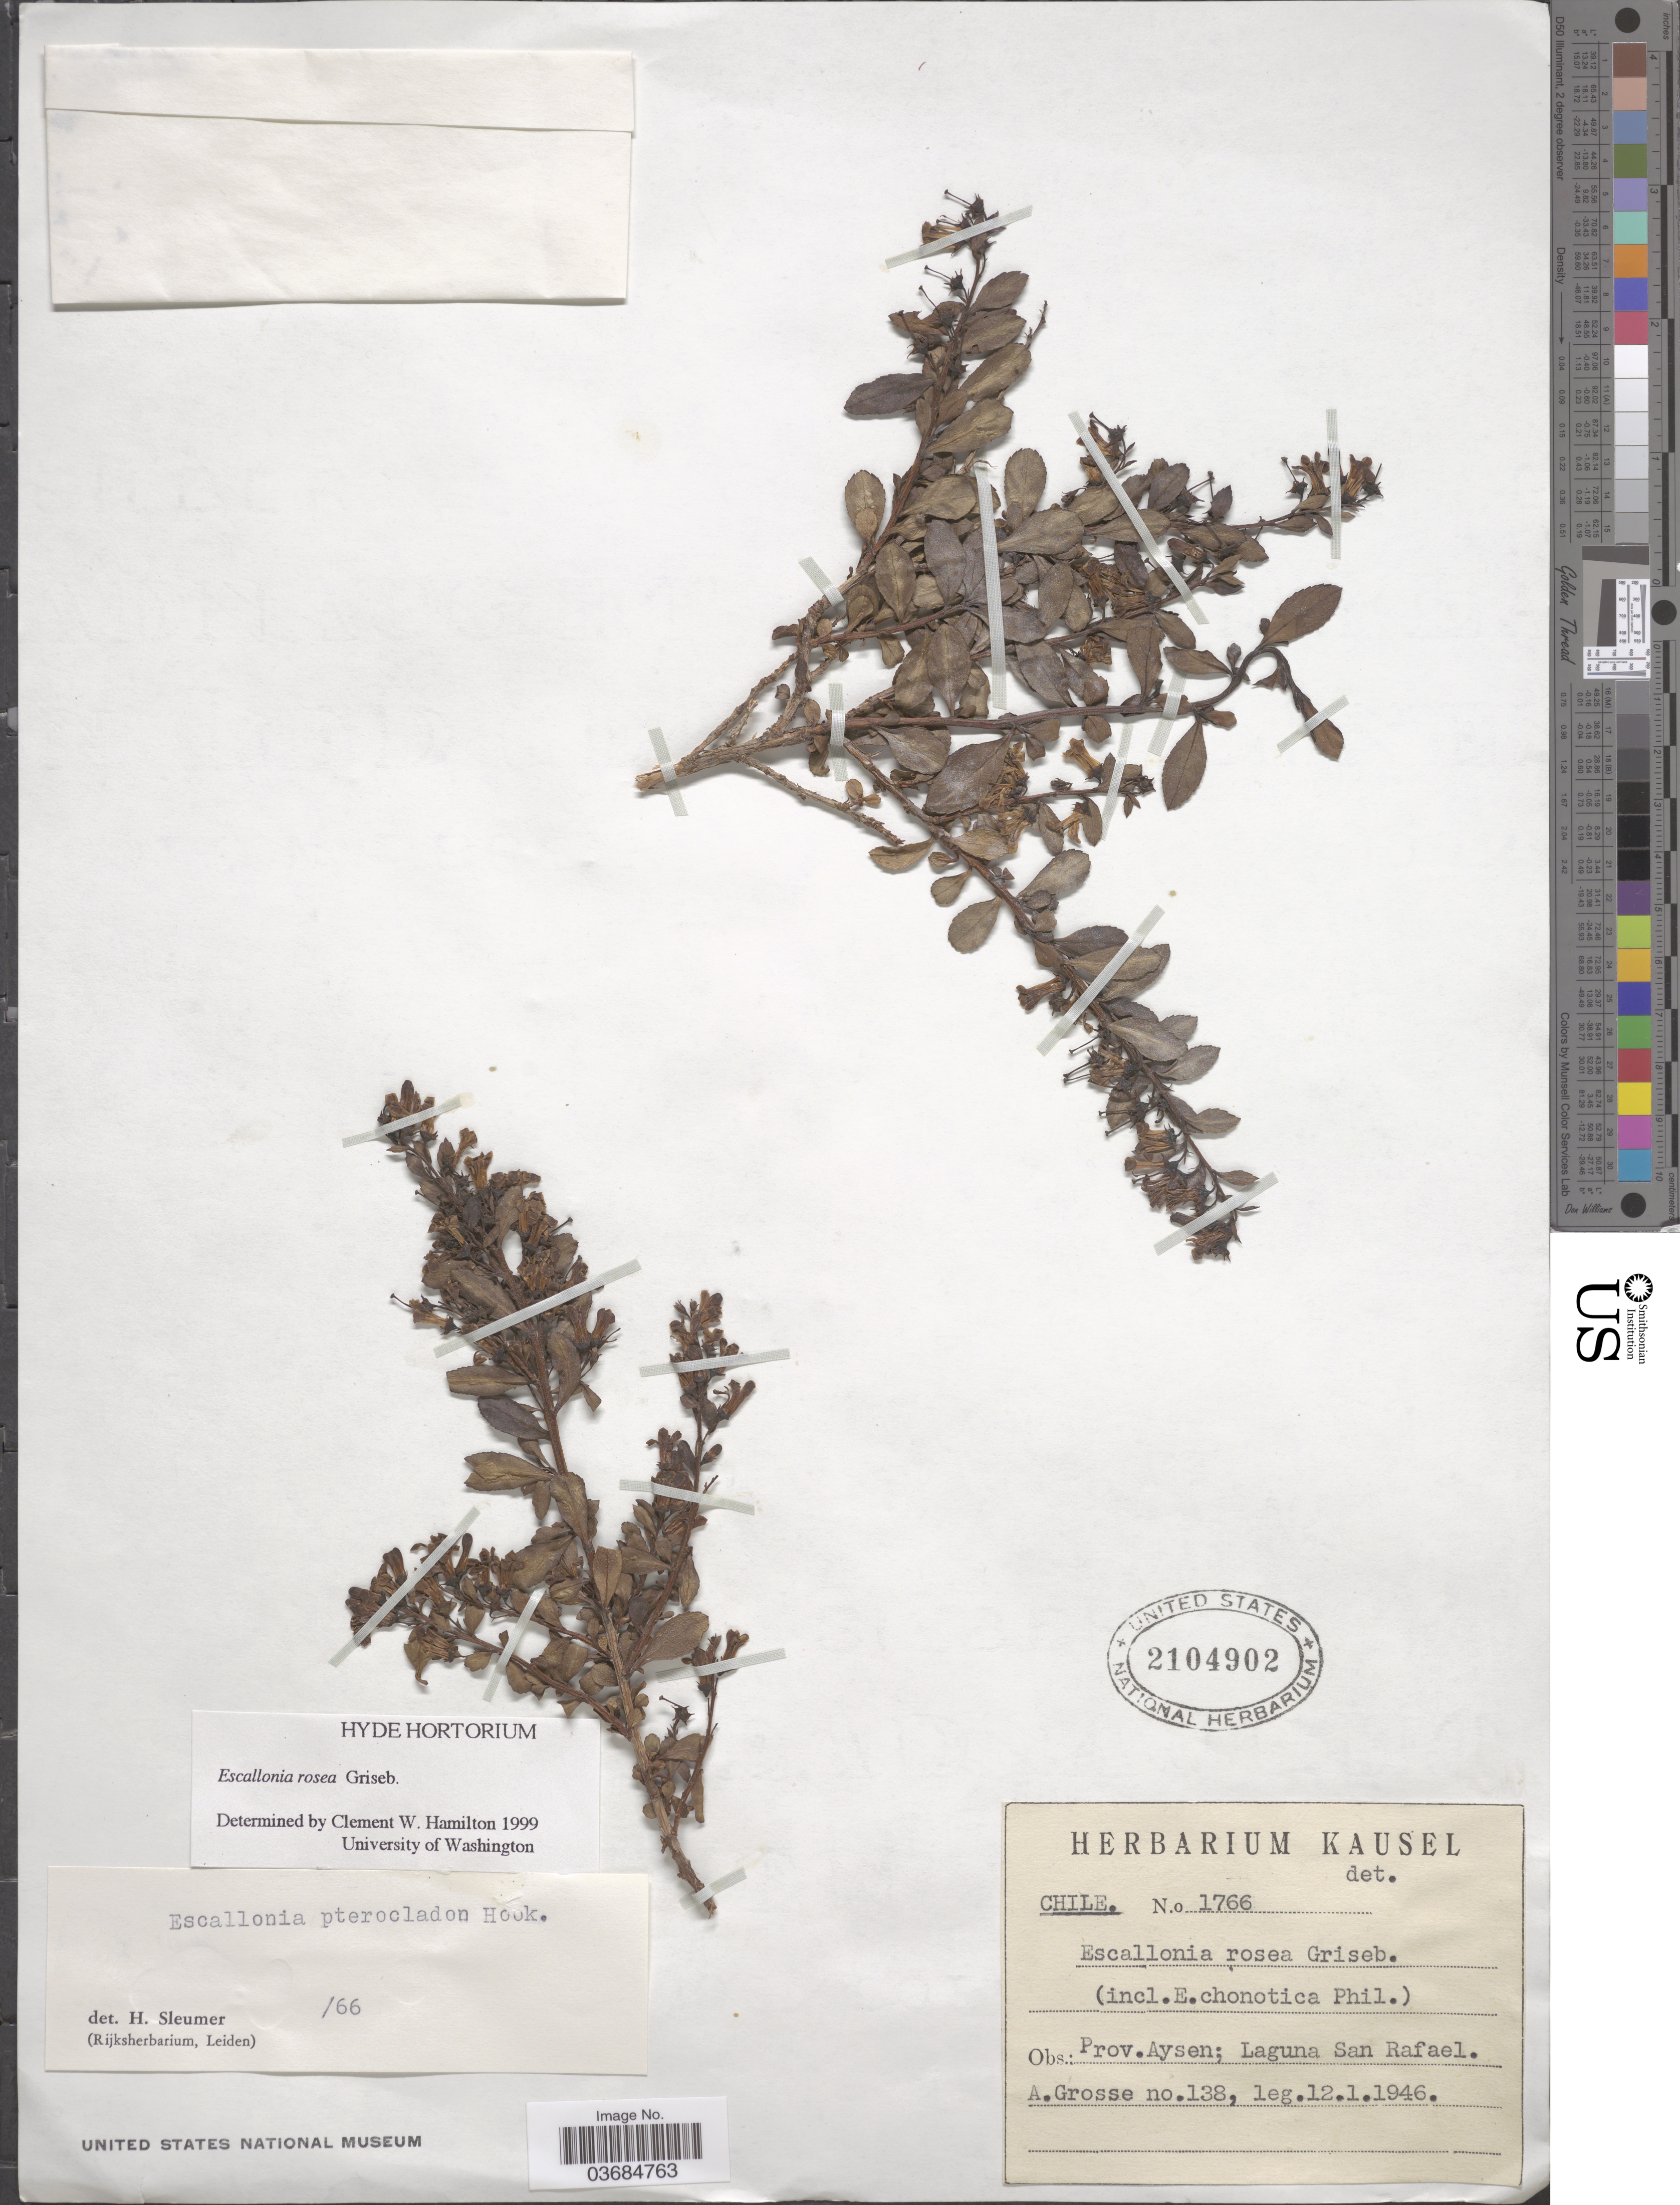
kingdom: Plantae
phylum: Tracheophyta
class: Magnoliopsida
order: Escalloniales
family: Escalloniaceae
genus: Escallonia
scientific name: Escallonia rosea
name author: Griseb.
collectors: A. Grosse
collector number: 138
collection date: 1946-01-12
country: Chile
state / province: Aisén (XI)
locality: Prov. Aysen; Laguna San Rafael.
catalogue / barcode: US 2104902